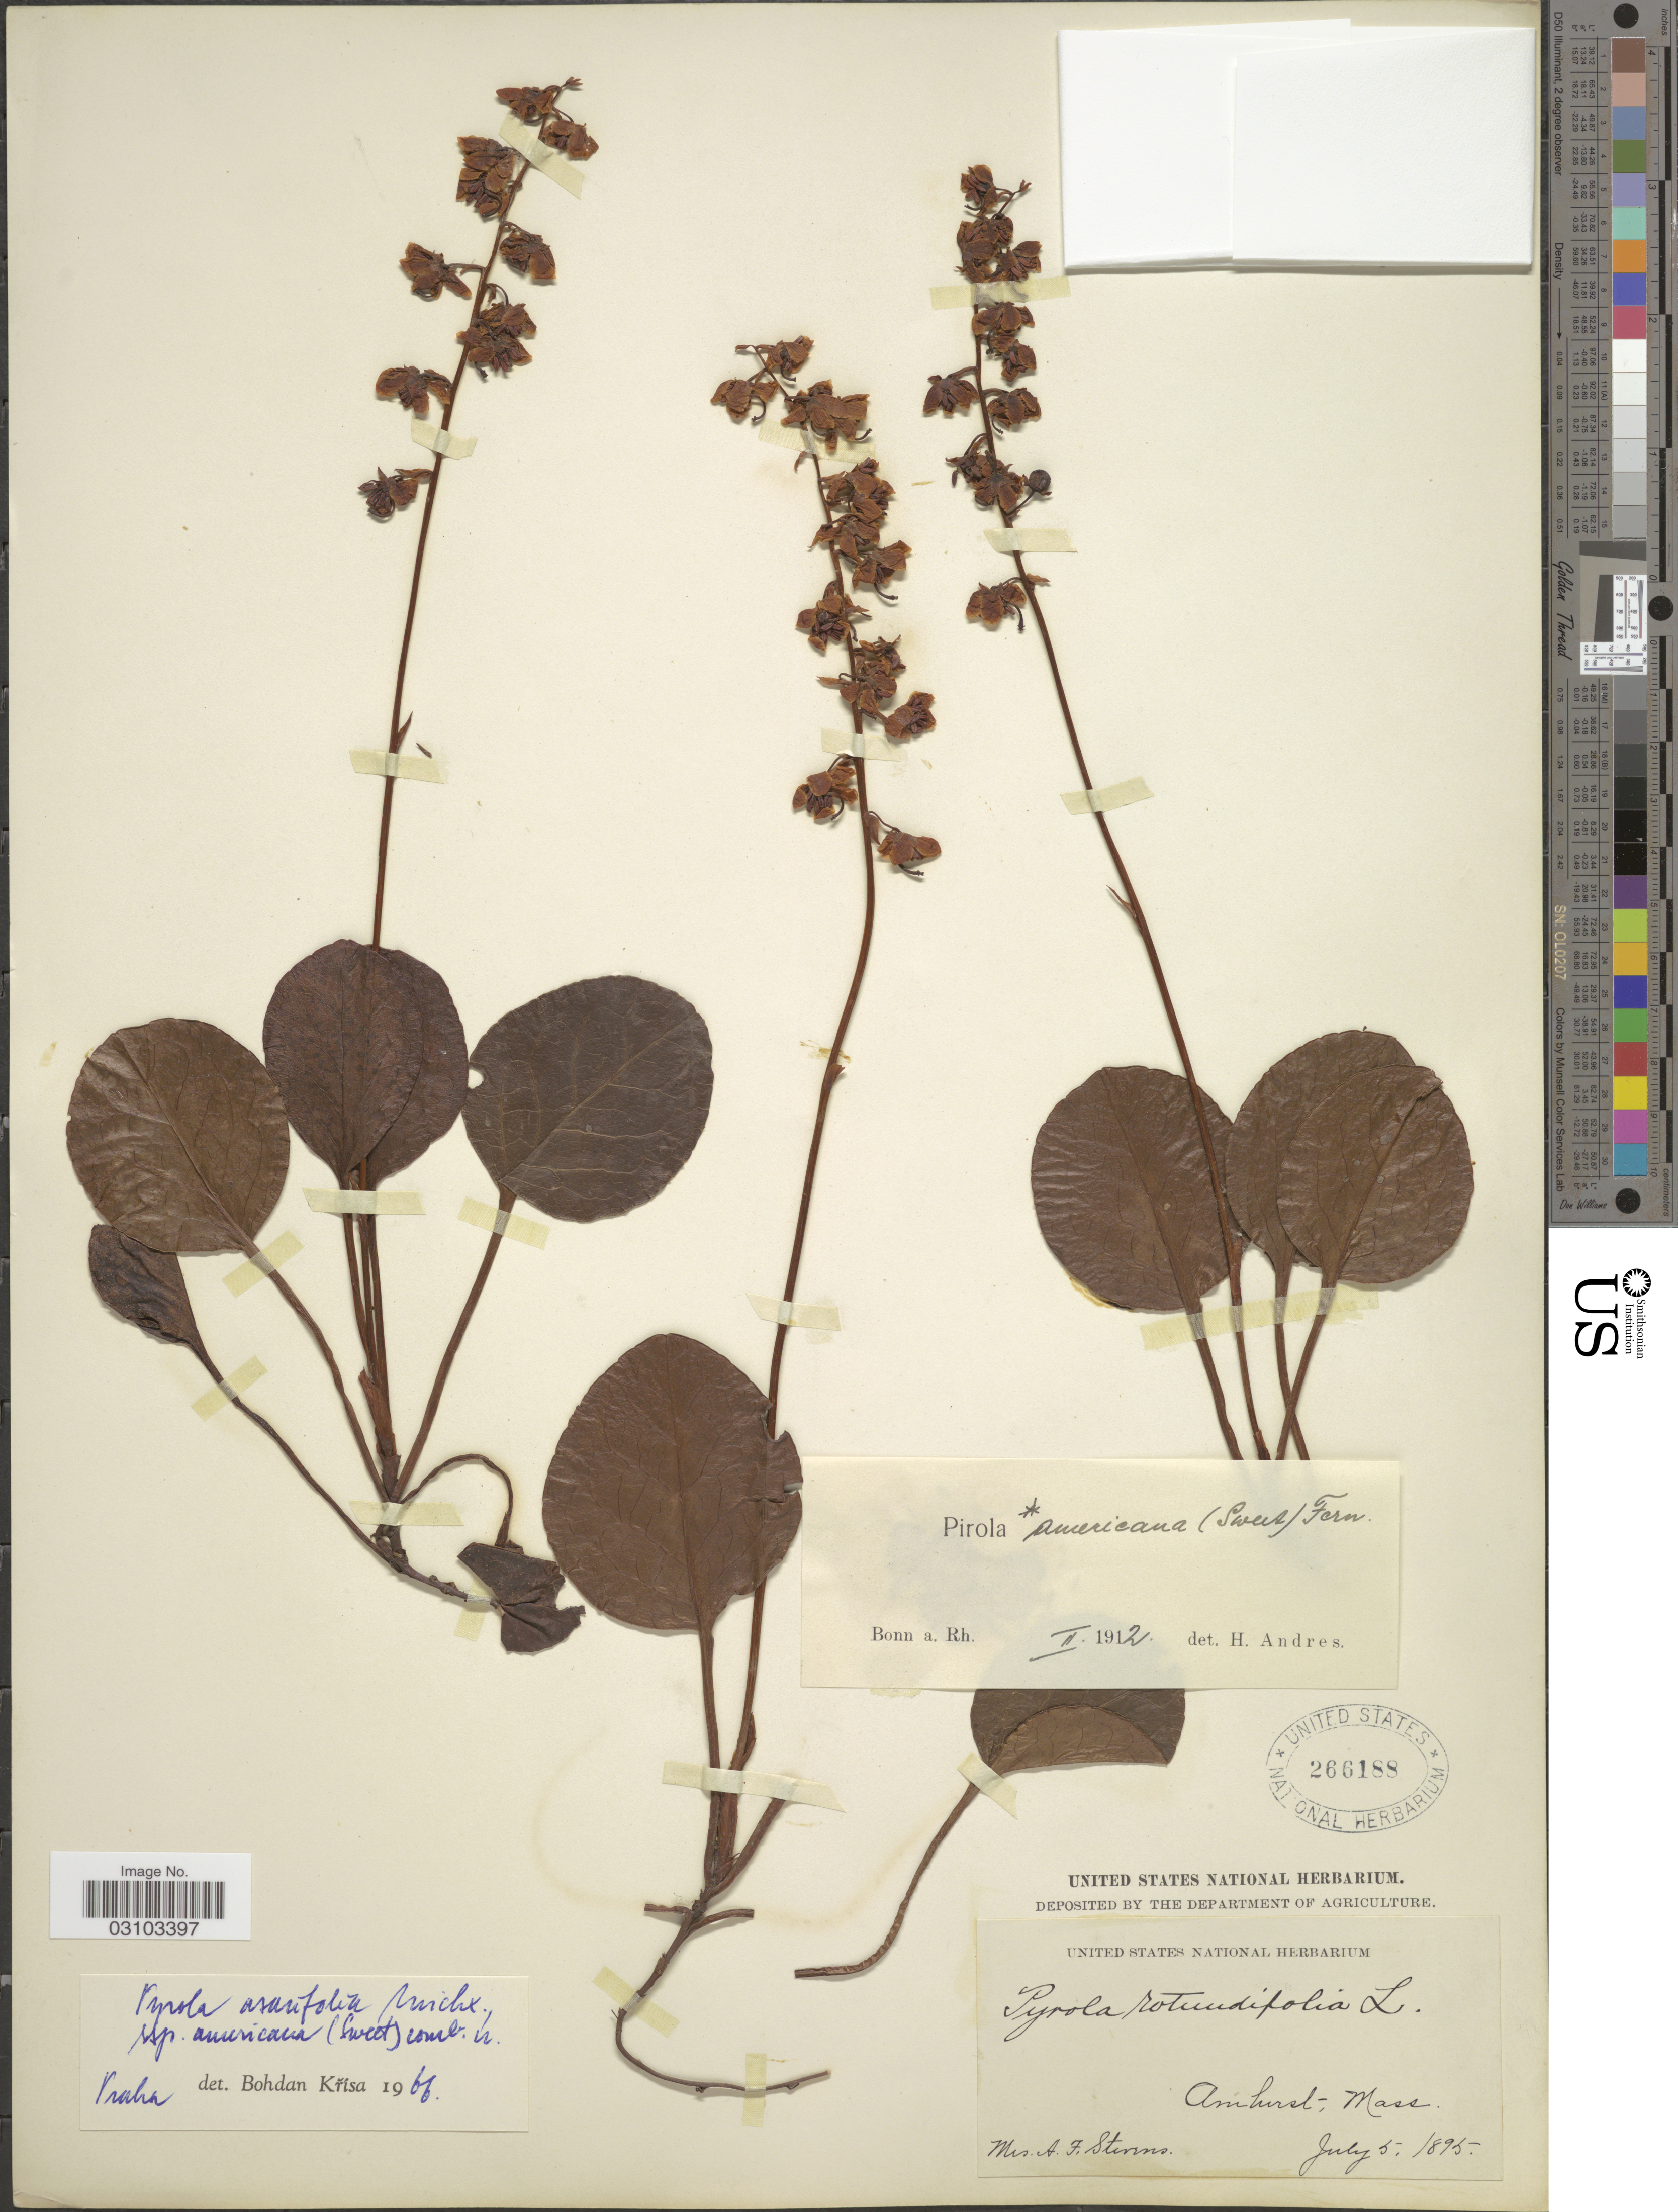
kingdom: Plantae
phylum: Tracheophyta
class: Magnoliopsida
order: Ericales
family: Ericaceae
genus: Pyrola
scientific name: Pyrola americana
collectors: A. Stevens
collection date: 1895-07-05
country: United States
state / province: Massachusetts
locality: Amhurst.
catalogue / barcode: US 266188